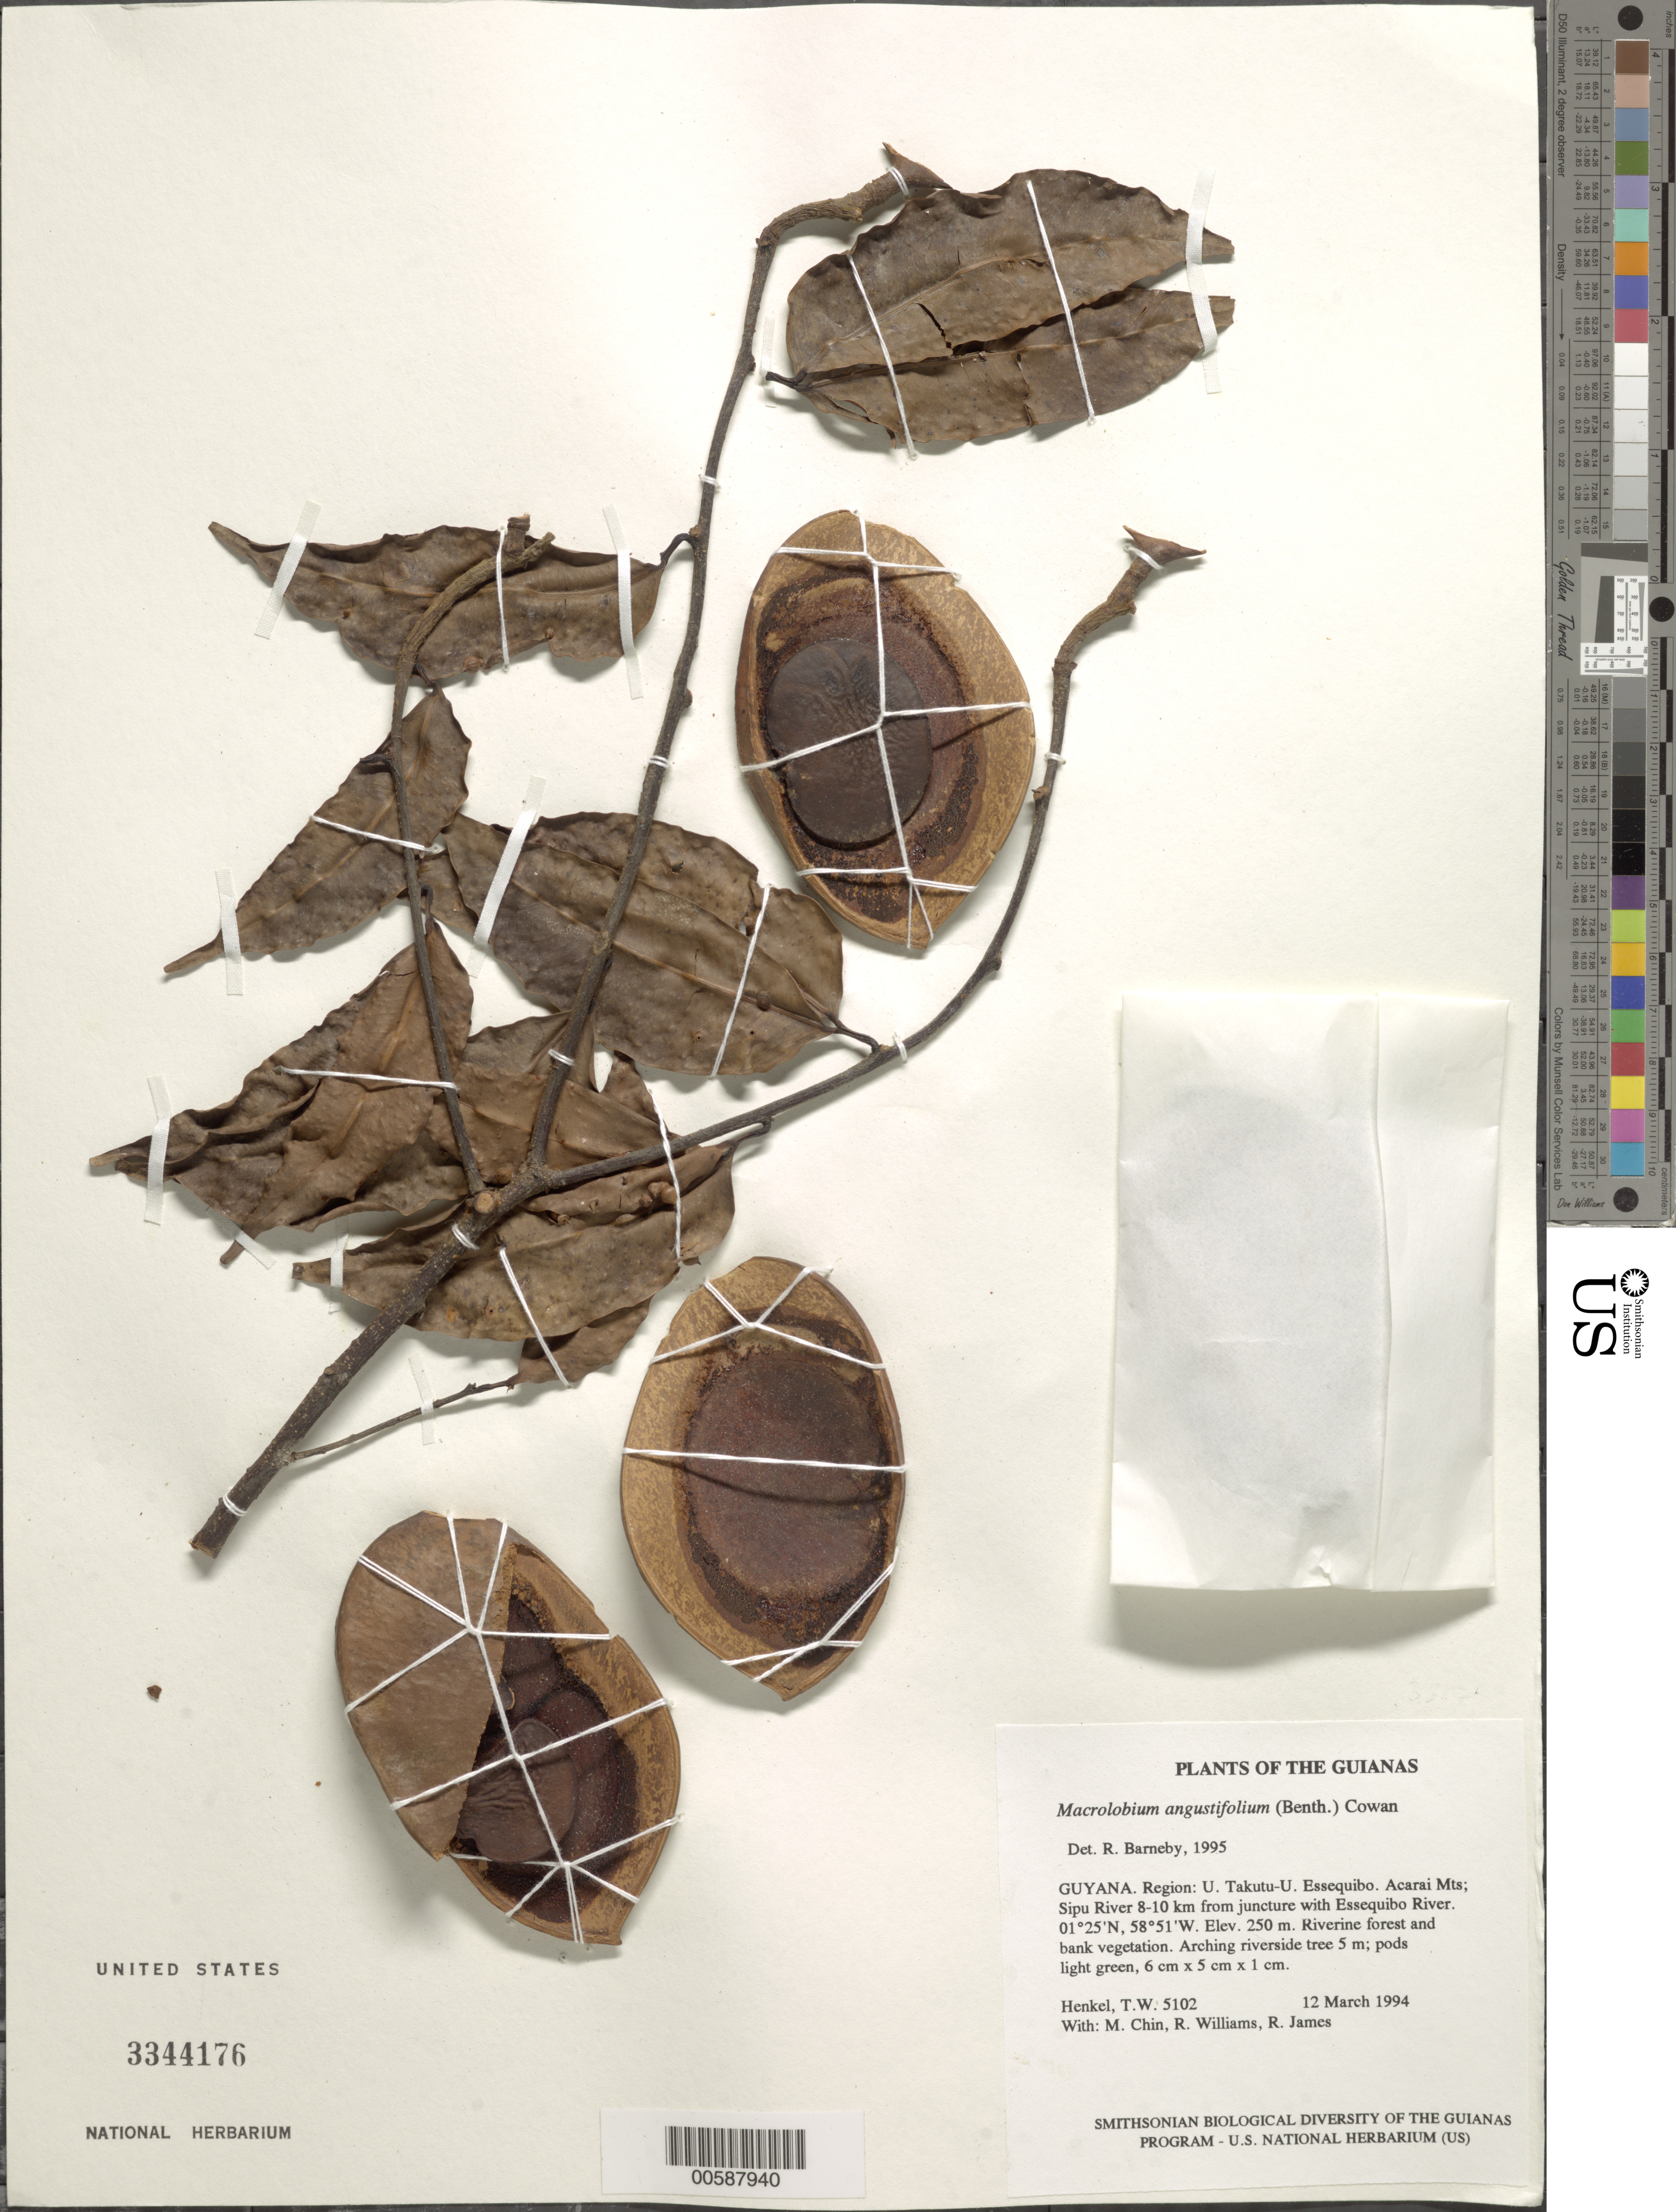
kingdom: Plantae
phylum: Tracheophyta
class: Magnoliopsida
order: Fabales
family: Fabaceae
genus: Macrolobium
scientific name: Macrolobium angustifolium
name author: (Benth.) R.S. Cowan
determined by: Barneby, Rupert C., (NY)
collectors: T. Henkel, M. Chin, R. Williams & R. James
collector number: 5102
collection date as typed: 12 March 1994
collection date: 1994-03-12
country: Guyana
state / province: U. Takutu-U. Essequibo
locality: Acarai Mts; Sipu River 8-10 km from juncture with Essequibo River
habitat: Riverine forest and bank vegetation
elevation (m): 250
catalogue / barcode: US 3344176